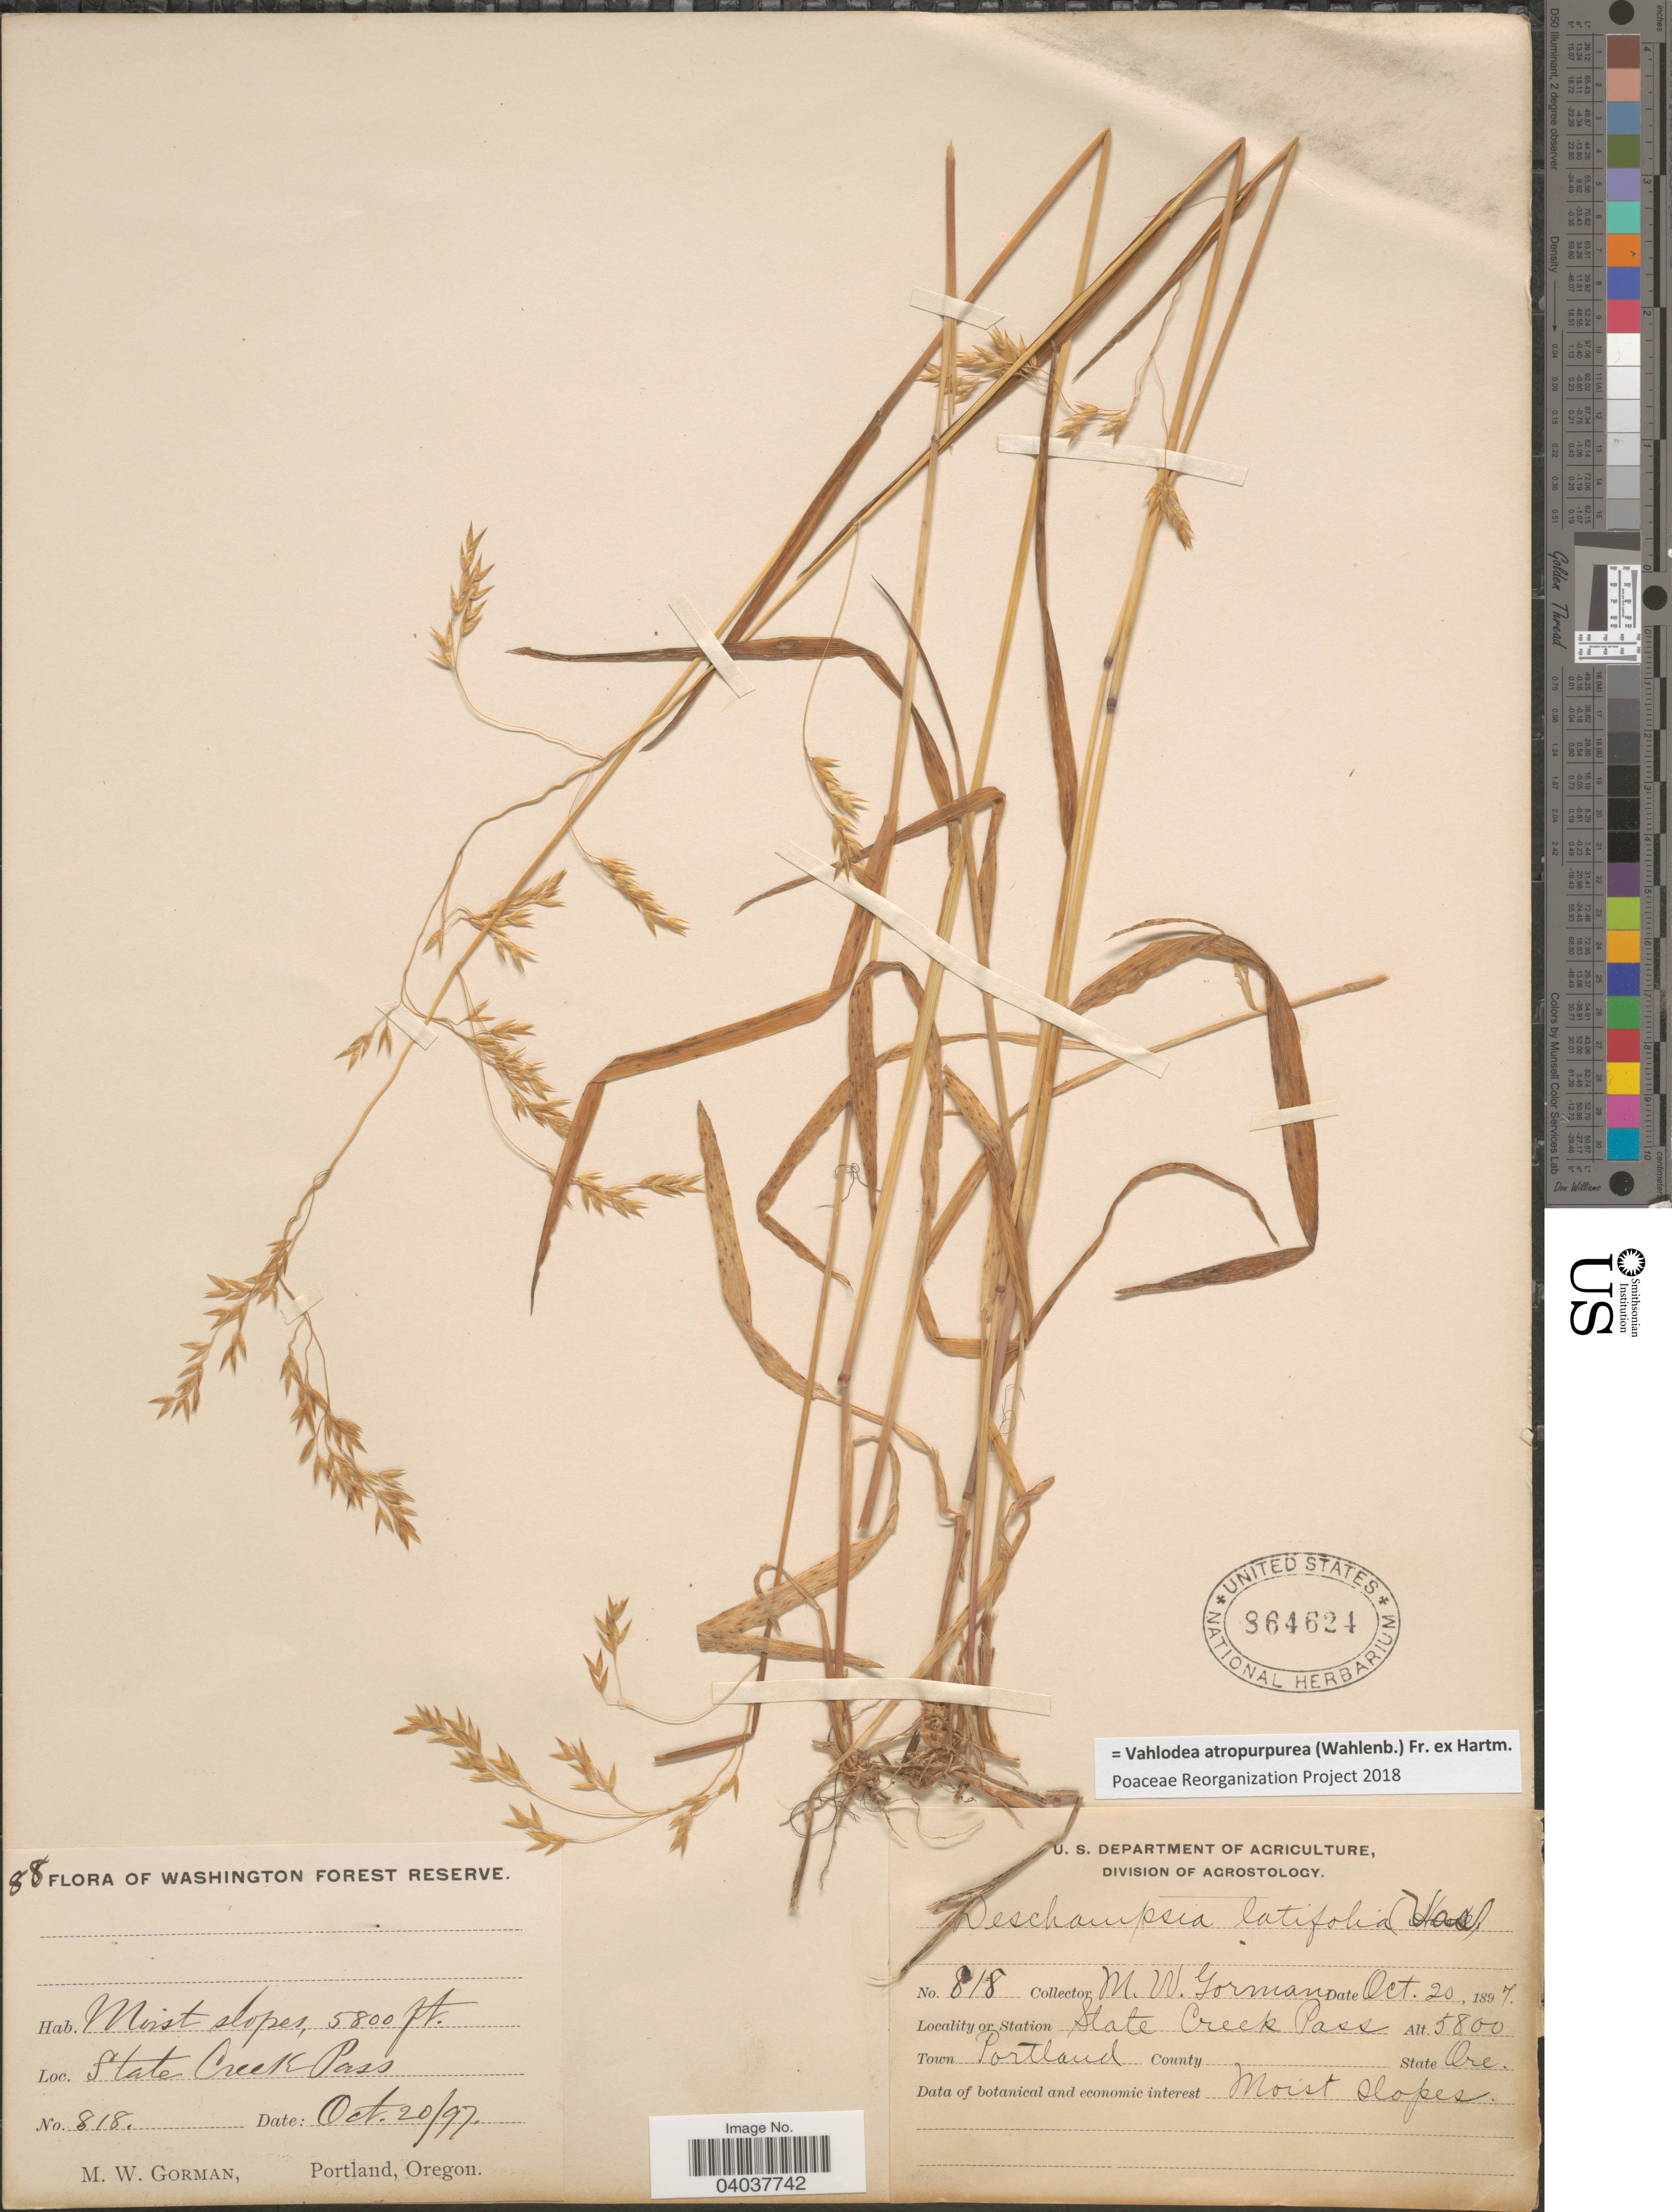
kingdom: Plantae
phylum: Tracheophyta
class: Liliopsida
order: Poales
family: Poaceae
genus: Vahlodea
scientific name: Vahlodea atropurpurea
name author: (Wahlenb.) Fr. ex Hartm.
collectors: M. W. Gorman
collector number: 818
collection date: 1897-10-20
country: United States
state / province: Washington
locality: Washington Forest Reserve. State Creek Pass. Town Portland.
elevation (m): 1768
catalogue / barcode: US 864624